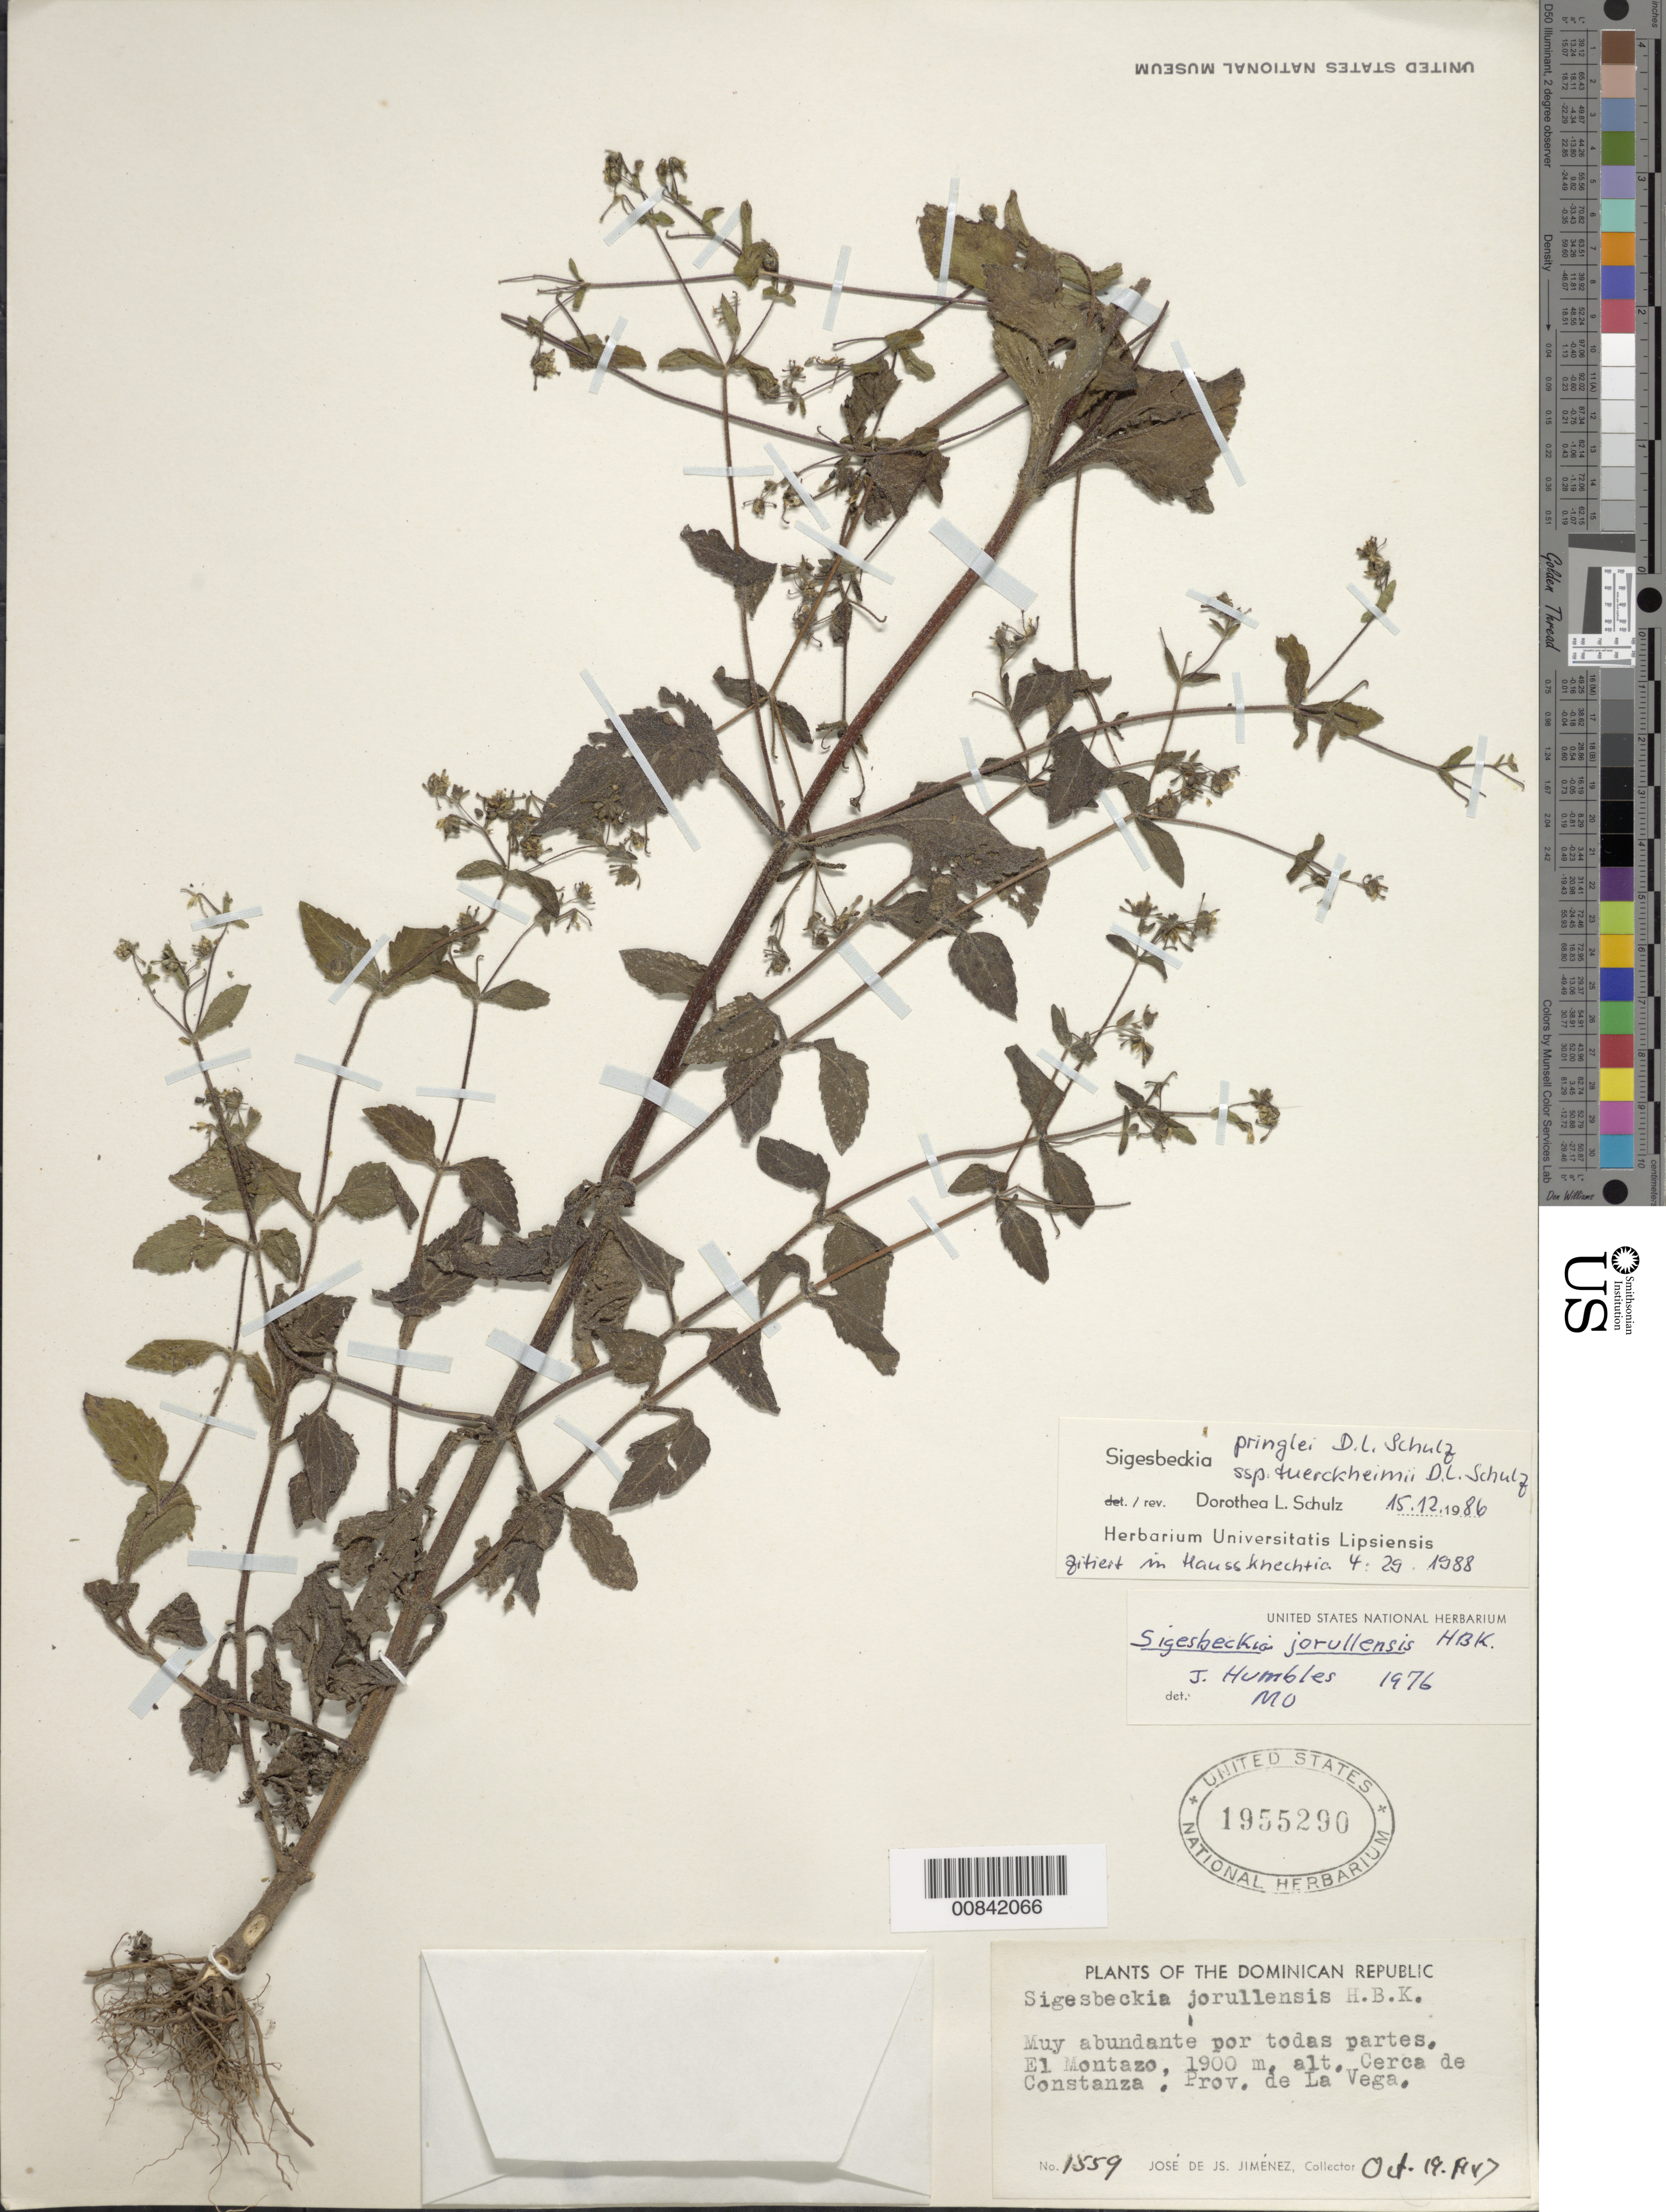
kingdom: Plantae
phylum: Tracheophyta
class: Magnoliopsida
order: Asterales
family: Asteraceae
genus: Sigesbeckia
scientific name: Sigesbeckia pringlei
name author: D.L. Schulz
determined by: Schulz, D. L.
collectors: J. J. Jiménez Almonte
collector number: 1559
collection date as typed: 19 Oct 1947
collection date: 1947-10-19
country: Dominican Republic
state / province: La Vega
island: Hispaniola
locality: Cerca de Constanza, El Montazo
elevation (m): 1900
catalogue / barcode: US 1955290